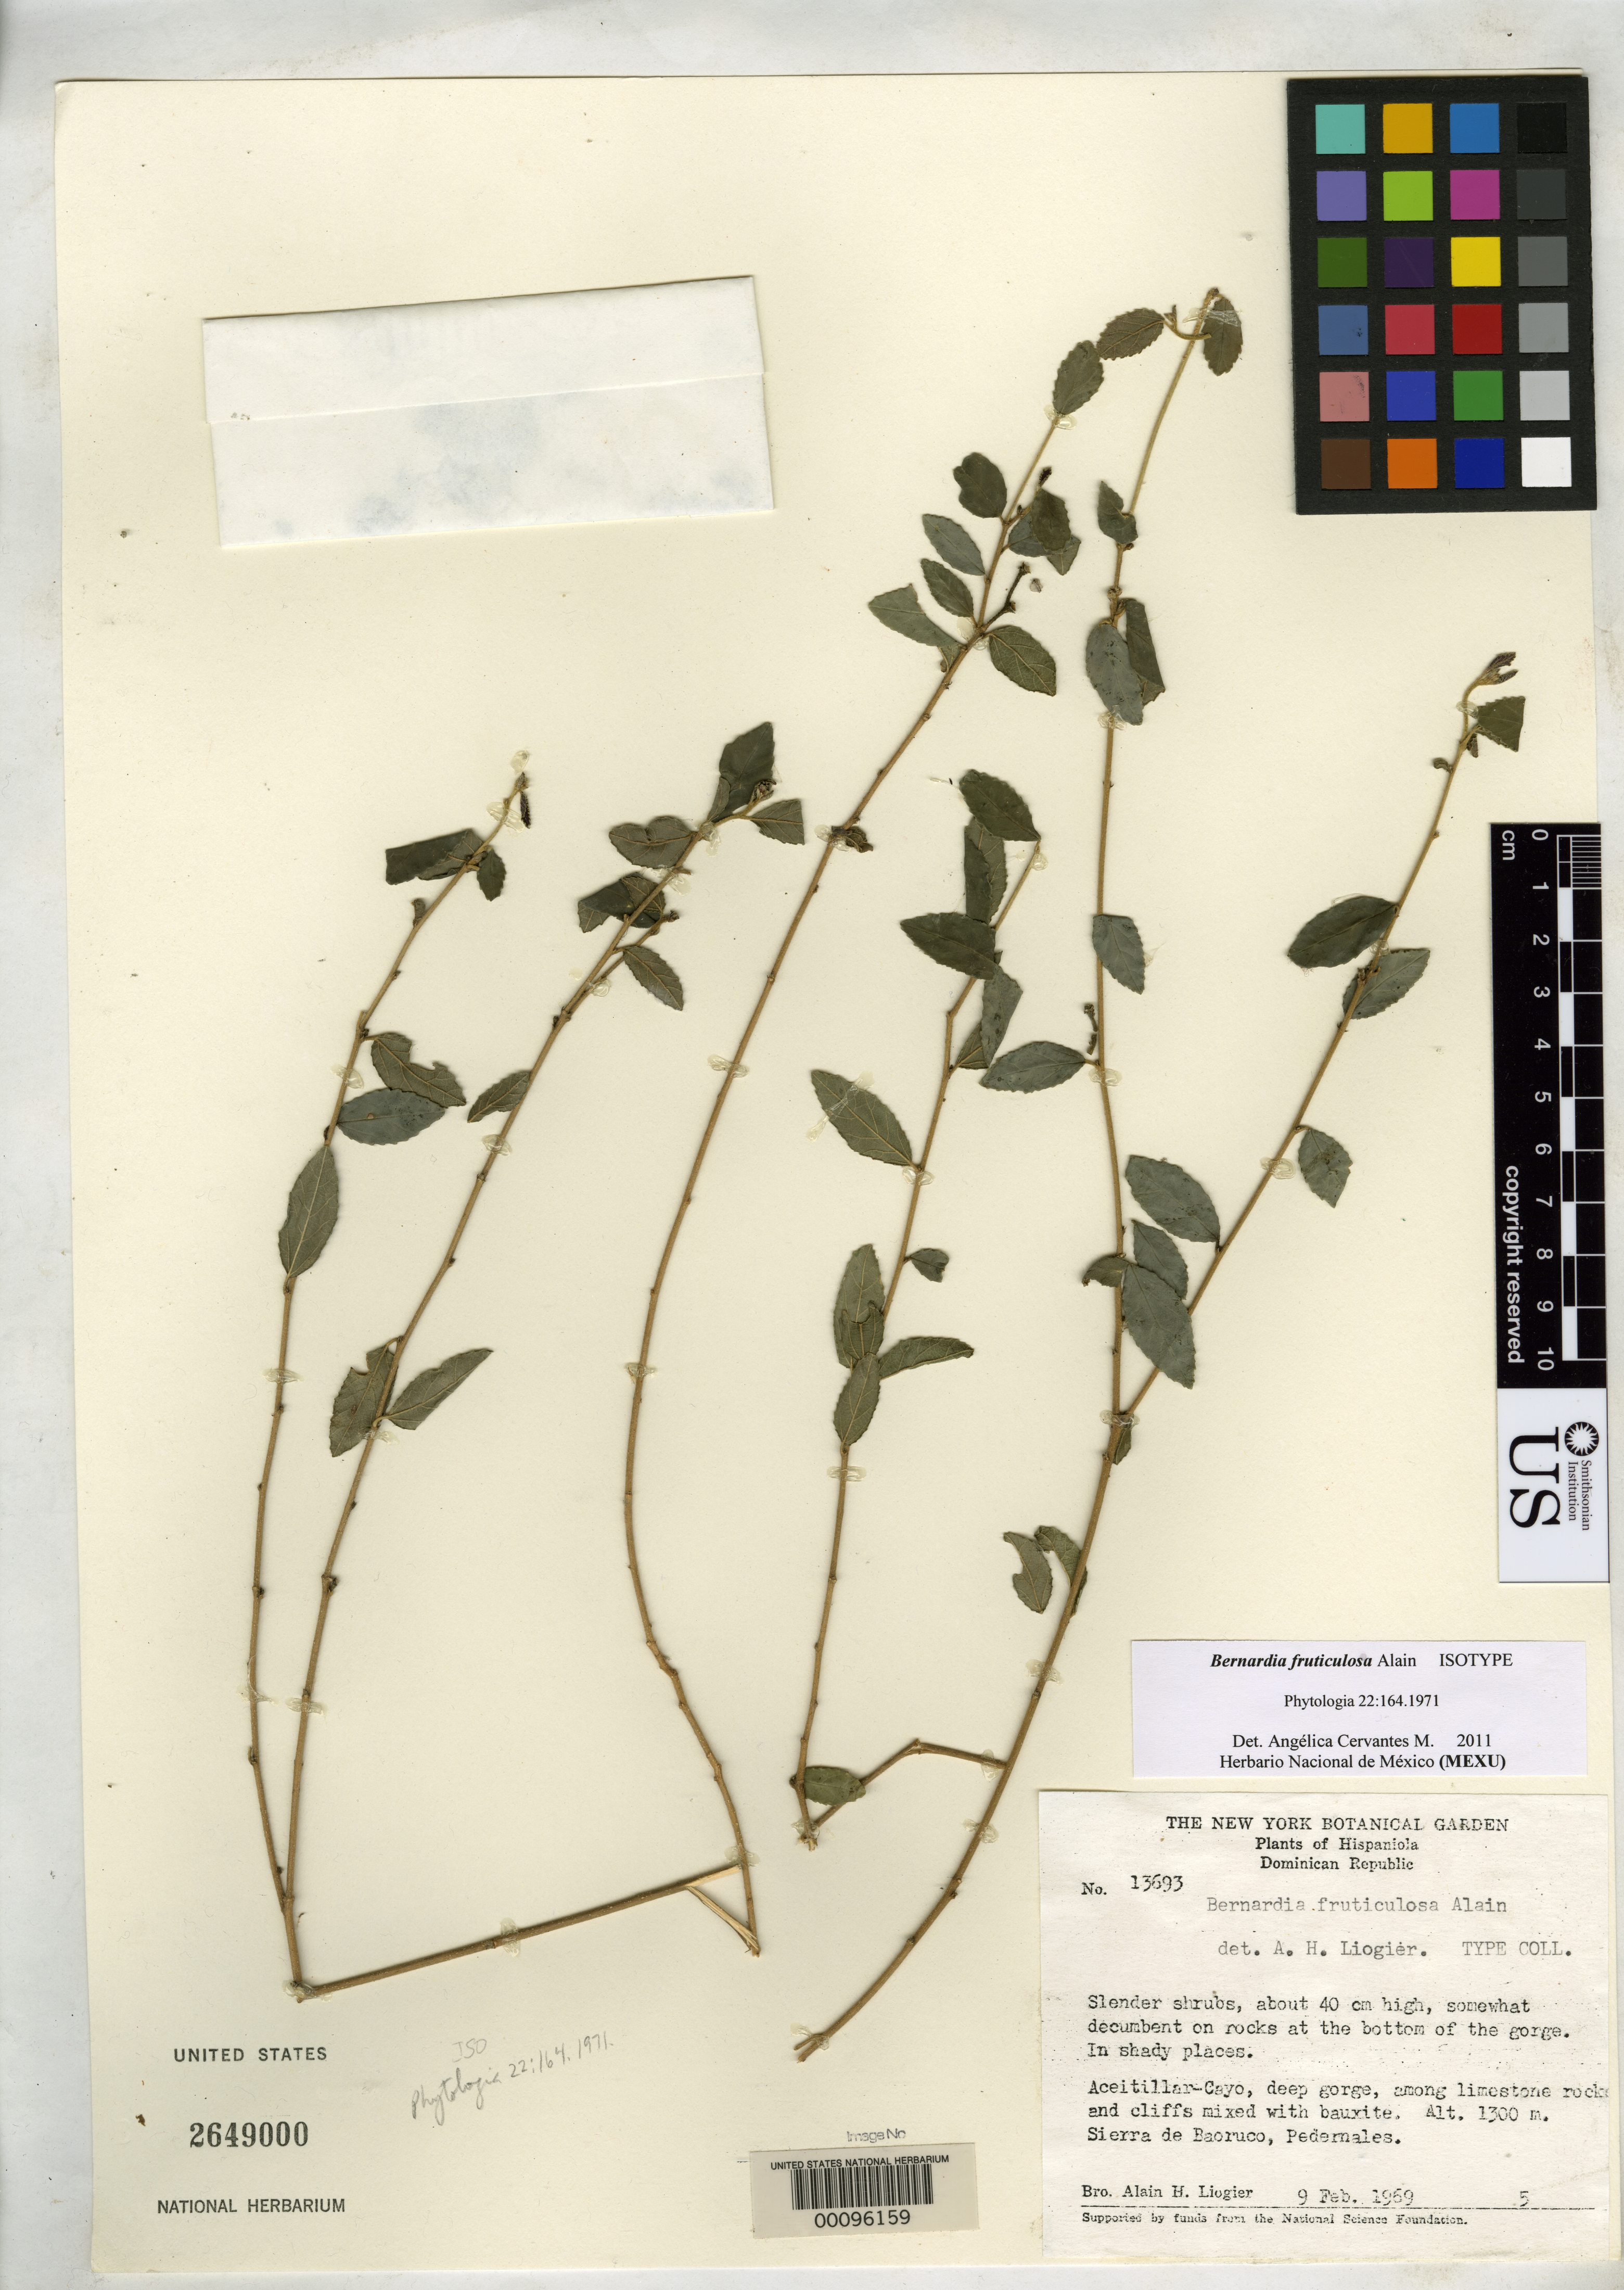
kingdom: Plantae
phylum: Tracheophyta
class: Magnoliopsida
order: Malpighiales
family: Euphorbiaceae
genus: Bernardia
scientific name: Bernardia fruticulosa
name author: Alain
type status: Isotype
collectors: A. H. Liogier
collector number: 13693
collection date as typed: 09 Feb 1969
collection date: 1969-02-09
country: Dominican Republic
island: Hispaniola Island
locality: Pedernales, Sierra de Baoruco, between Aceitillar and Cayo.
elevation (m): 1300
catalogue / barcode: US 2649000